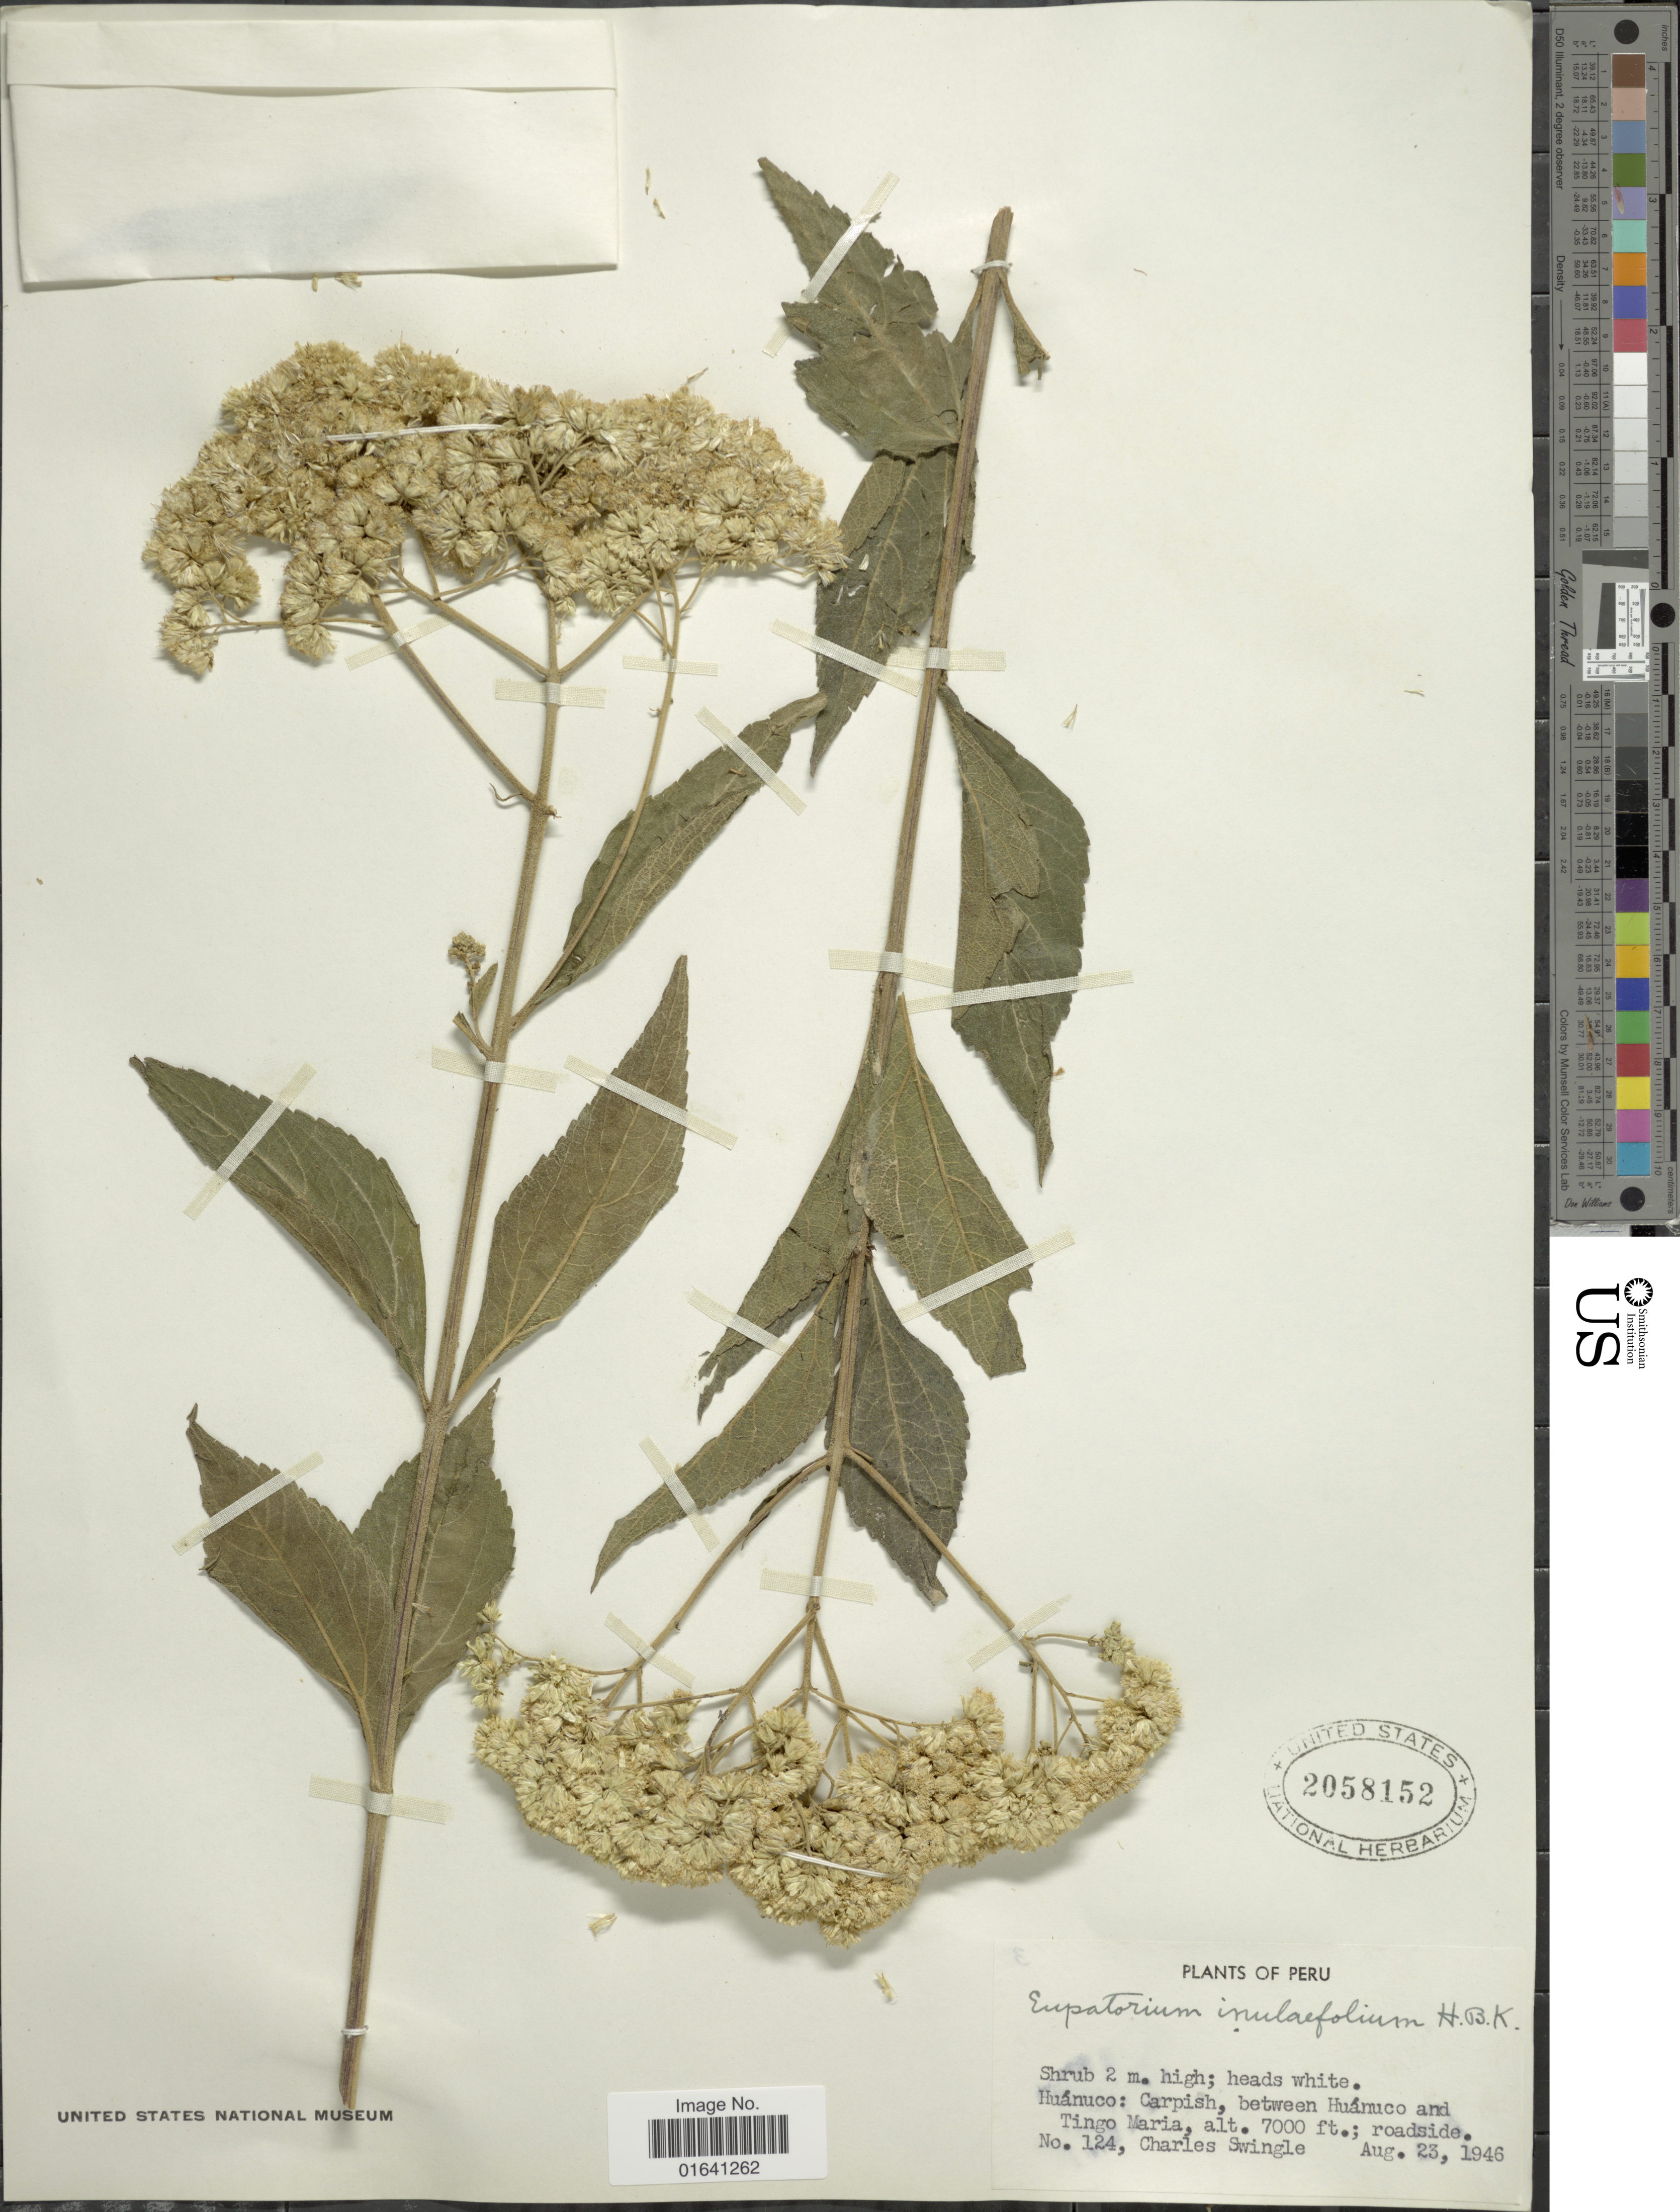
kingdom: Plantae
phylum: Tracheophyta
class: Magnoliopsida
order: Asterales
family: Asteraceae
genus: Austroeupatorium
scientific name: Austroeupatorium inulaefolium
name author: (Kunth) R.M. King & H. Rob.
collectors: C. Swingle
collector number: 124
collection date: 1946-08-23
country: Peru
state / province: Huánuco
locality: Carpish, between Huánuco and Tingo Maria, roadside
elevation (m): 2134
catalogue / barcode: US 2058152